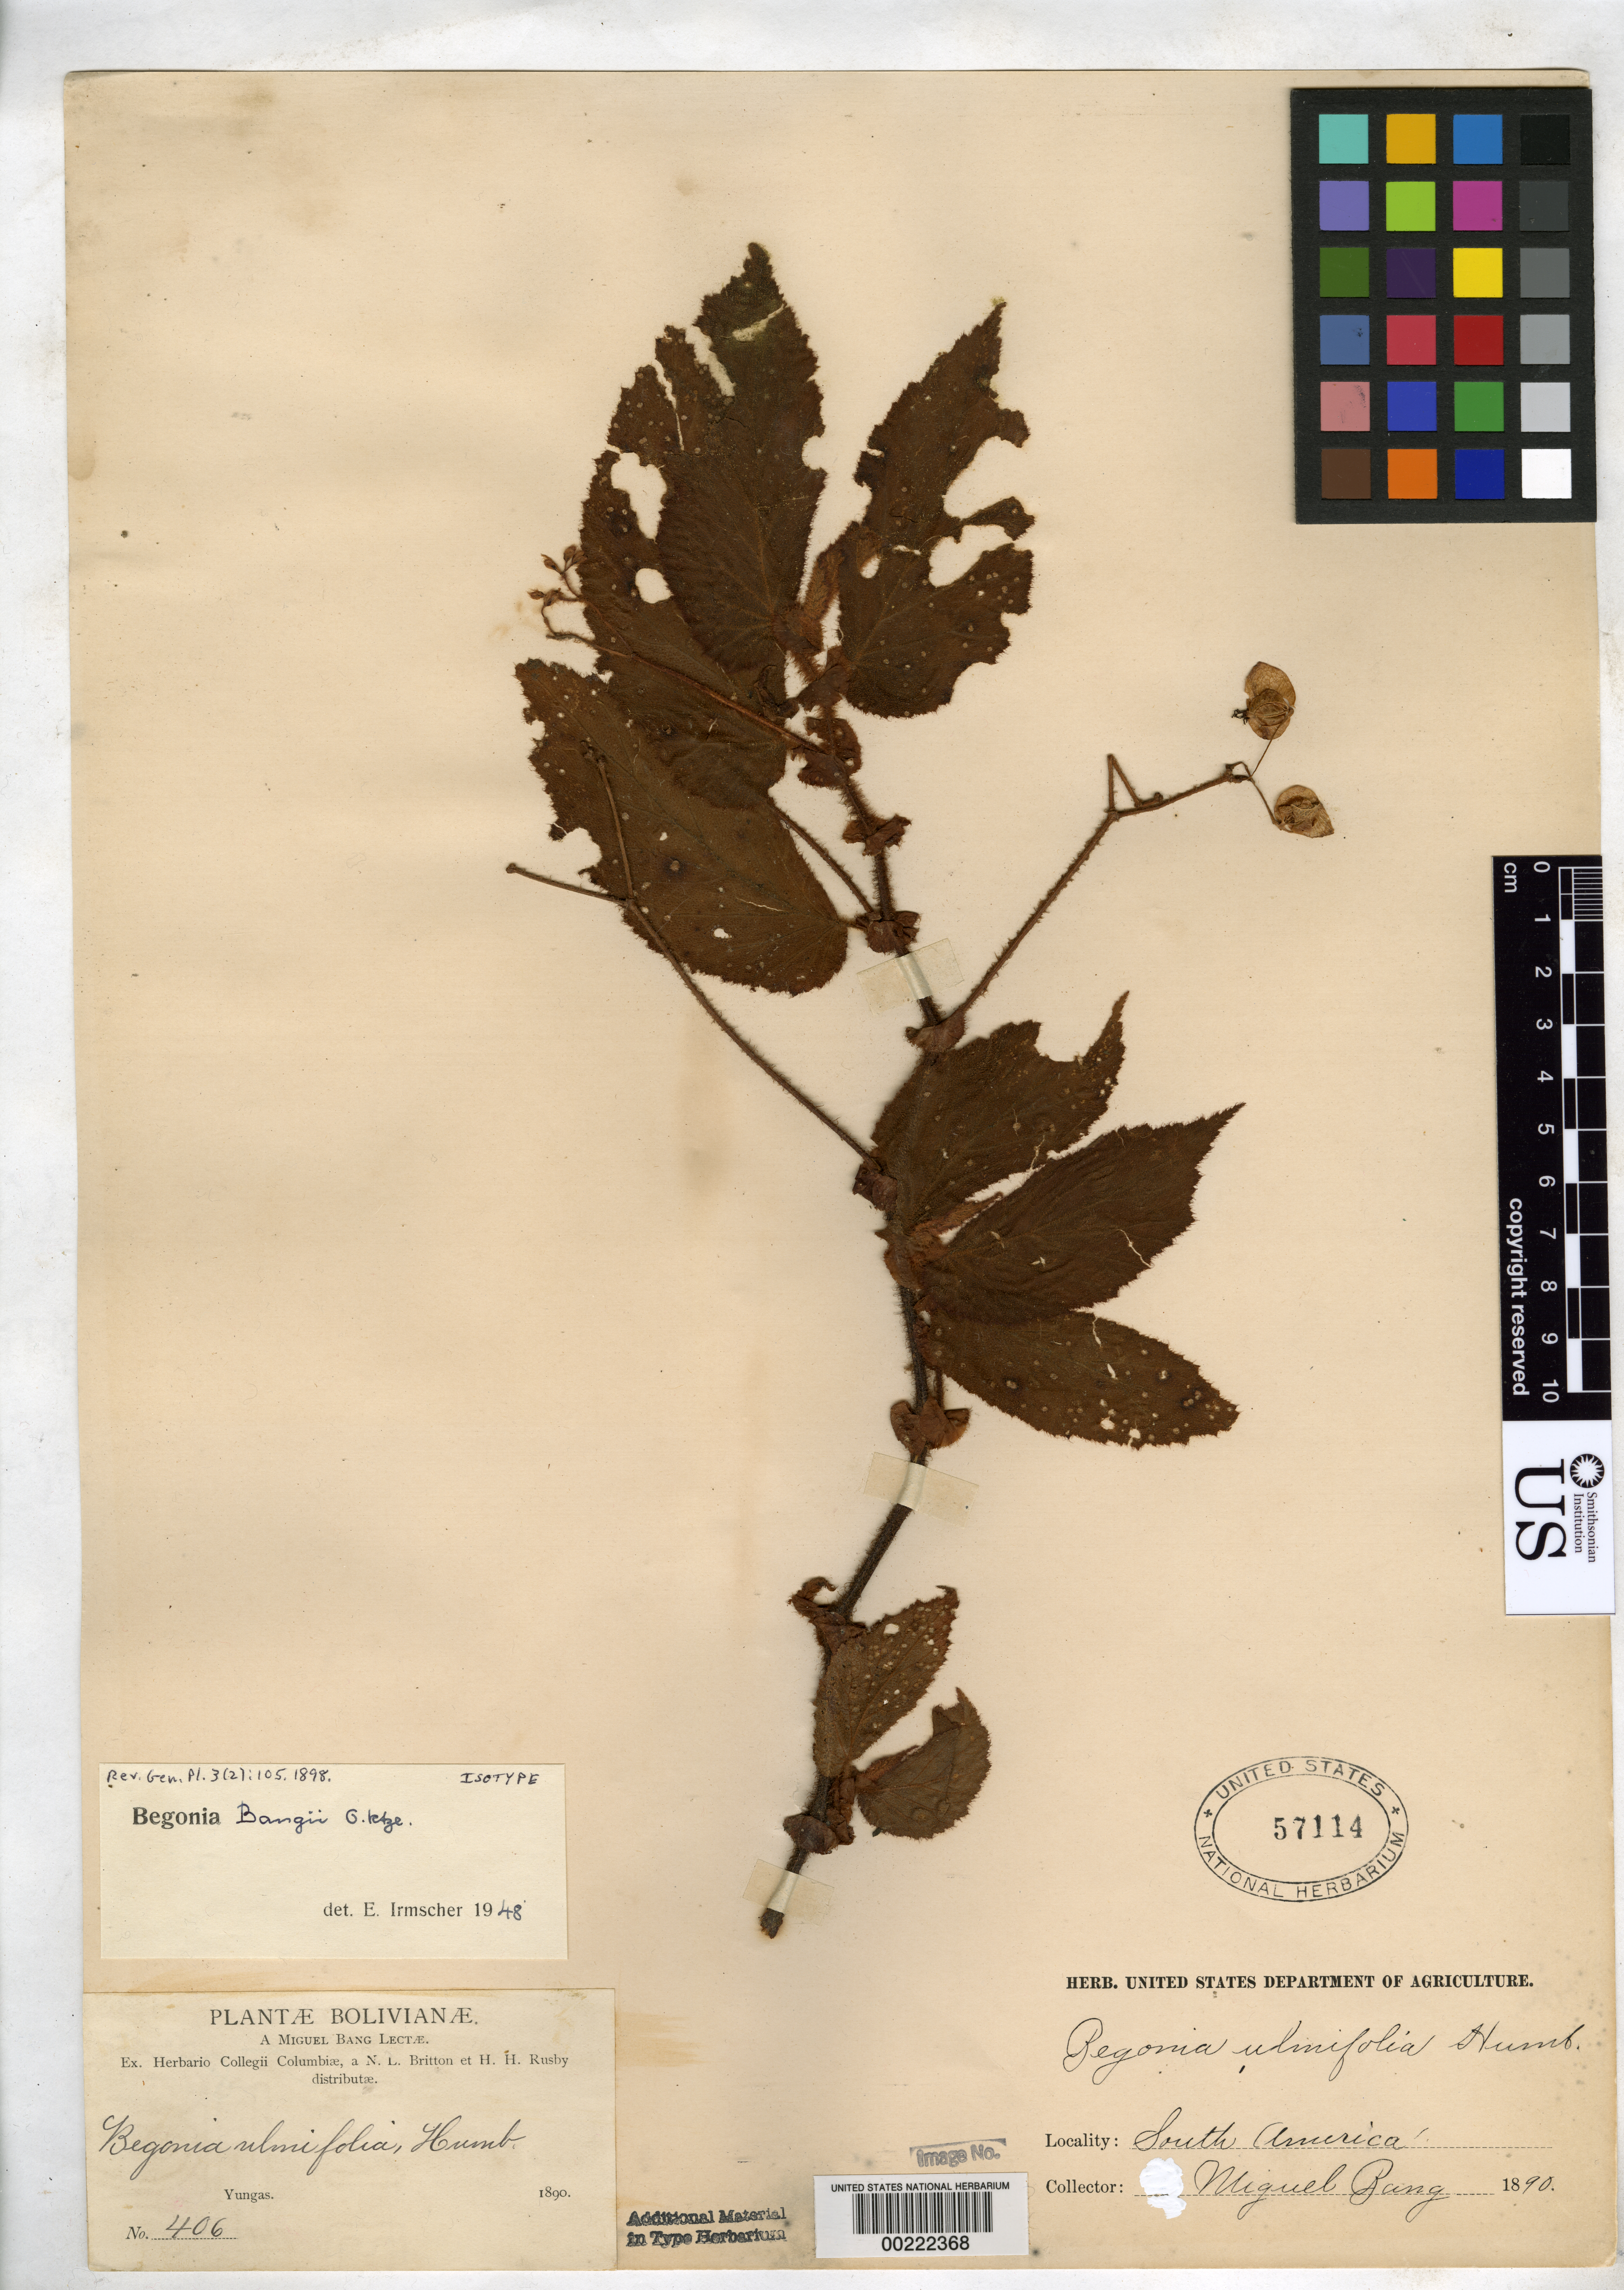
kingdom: Plantae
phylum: Tracheophyta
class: Magnoliopsida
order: Cucurbitales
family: Begoniaceae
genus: Begonia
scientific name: Begonia bangii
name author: Kuntze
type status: Isotype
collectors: M. Bang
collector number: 406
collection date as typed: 1890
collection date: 1890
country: Bolivia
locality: Yungas.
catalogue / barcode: US 57114